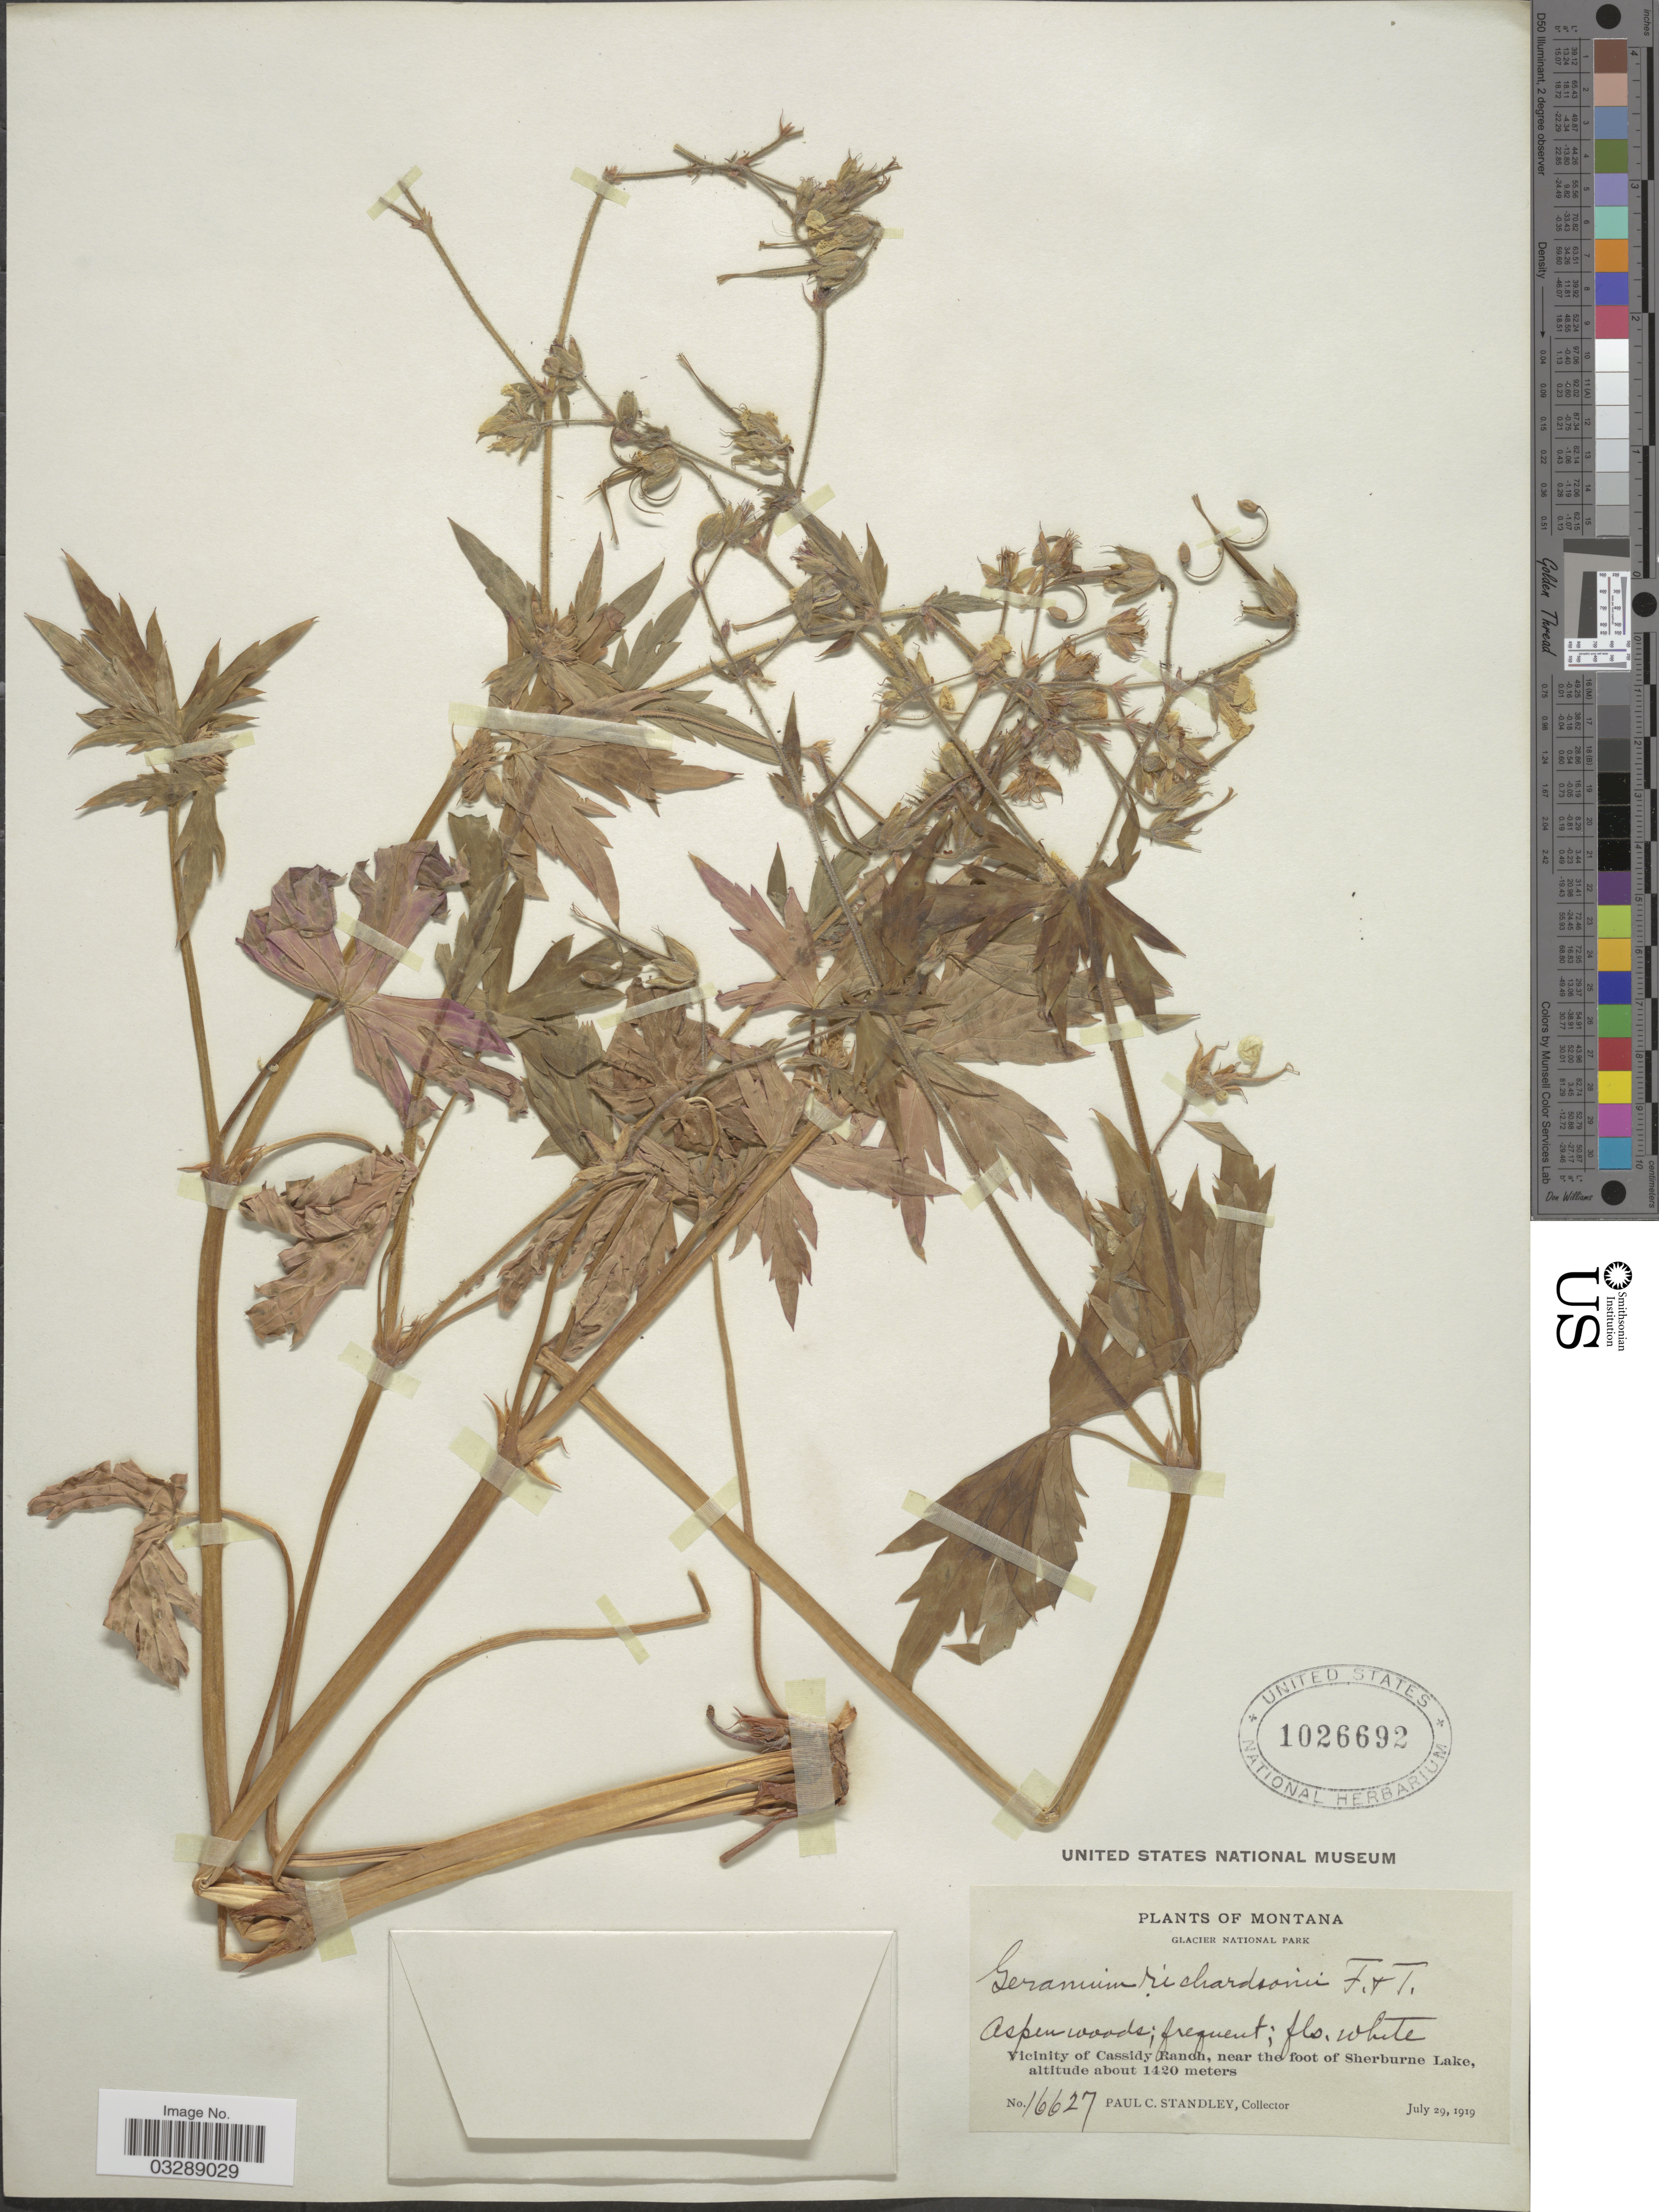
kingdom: Plantae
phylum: Tracheophyta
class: Magnoliopsida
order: Geraniales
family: Geraniaceae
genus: Geranium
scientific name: Geranium richardsonii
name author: Fisch. & Trautv.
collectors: P. C. Standley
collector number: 16627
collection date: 1919-07-29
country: United States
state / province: Montana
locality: Glacier National Park. Vicinity of Cassidy Ranch, near the foot of Sherburne Lake.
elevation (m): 1420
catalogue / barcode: US 1026692